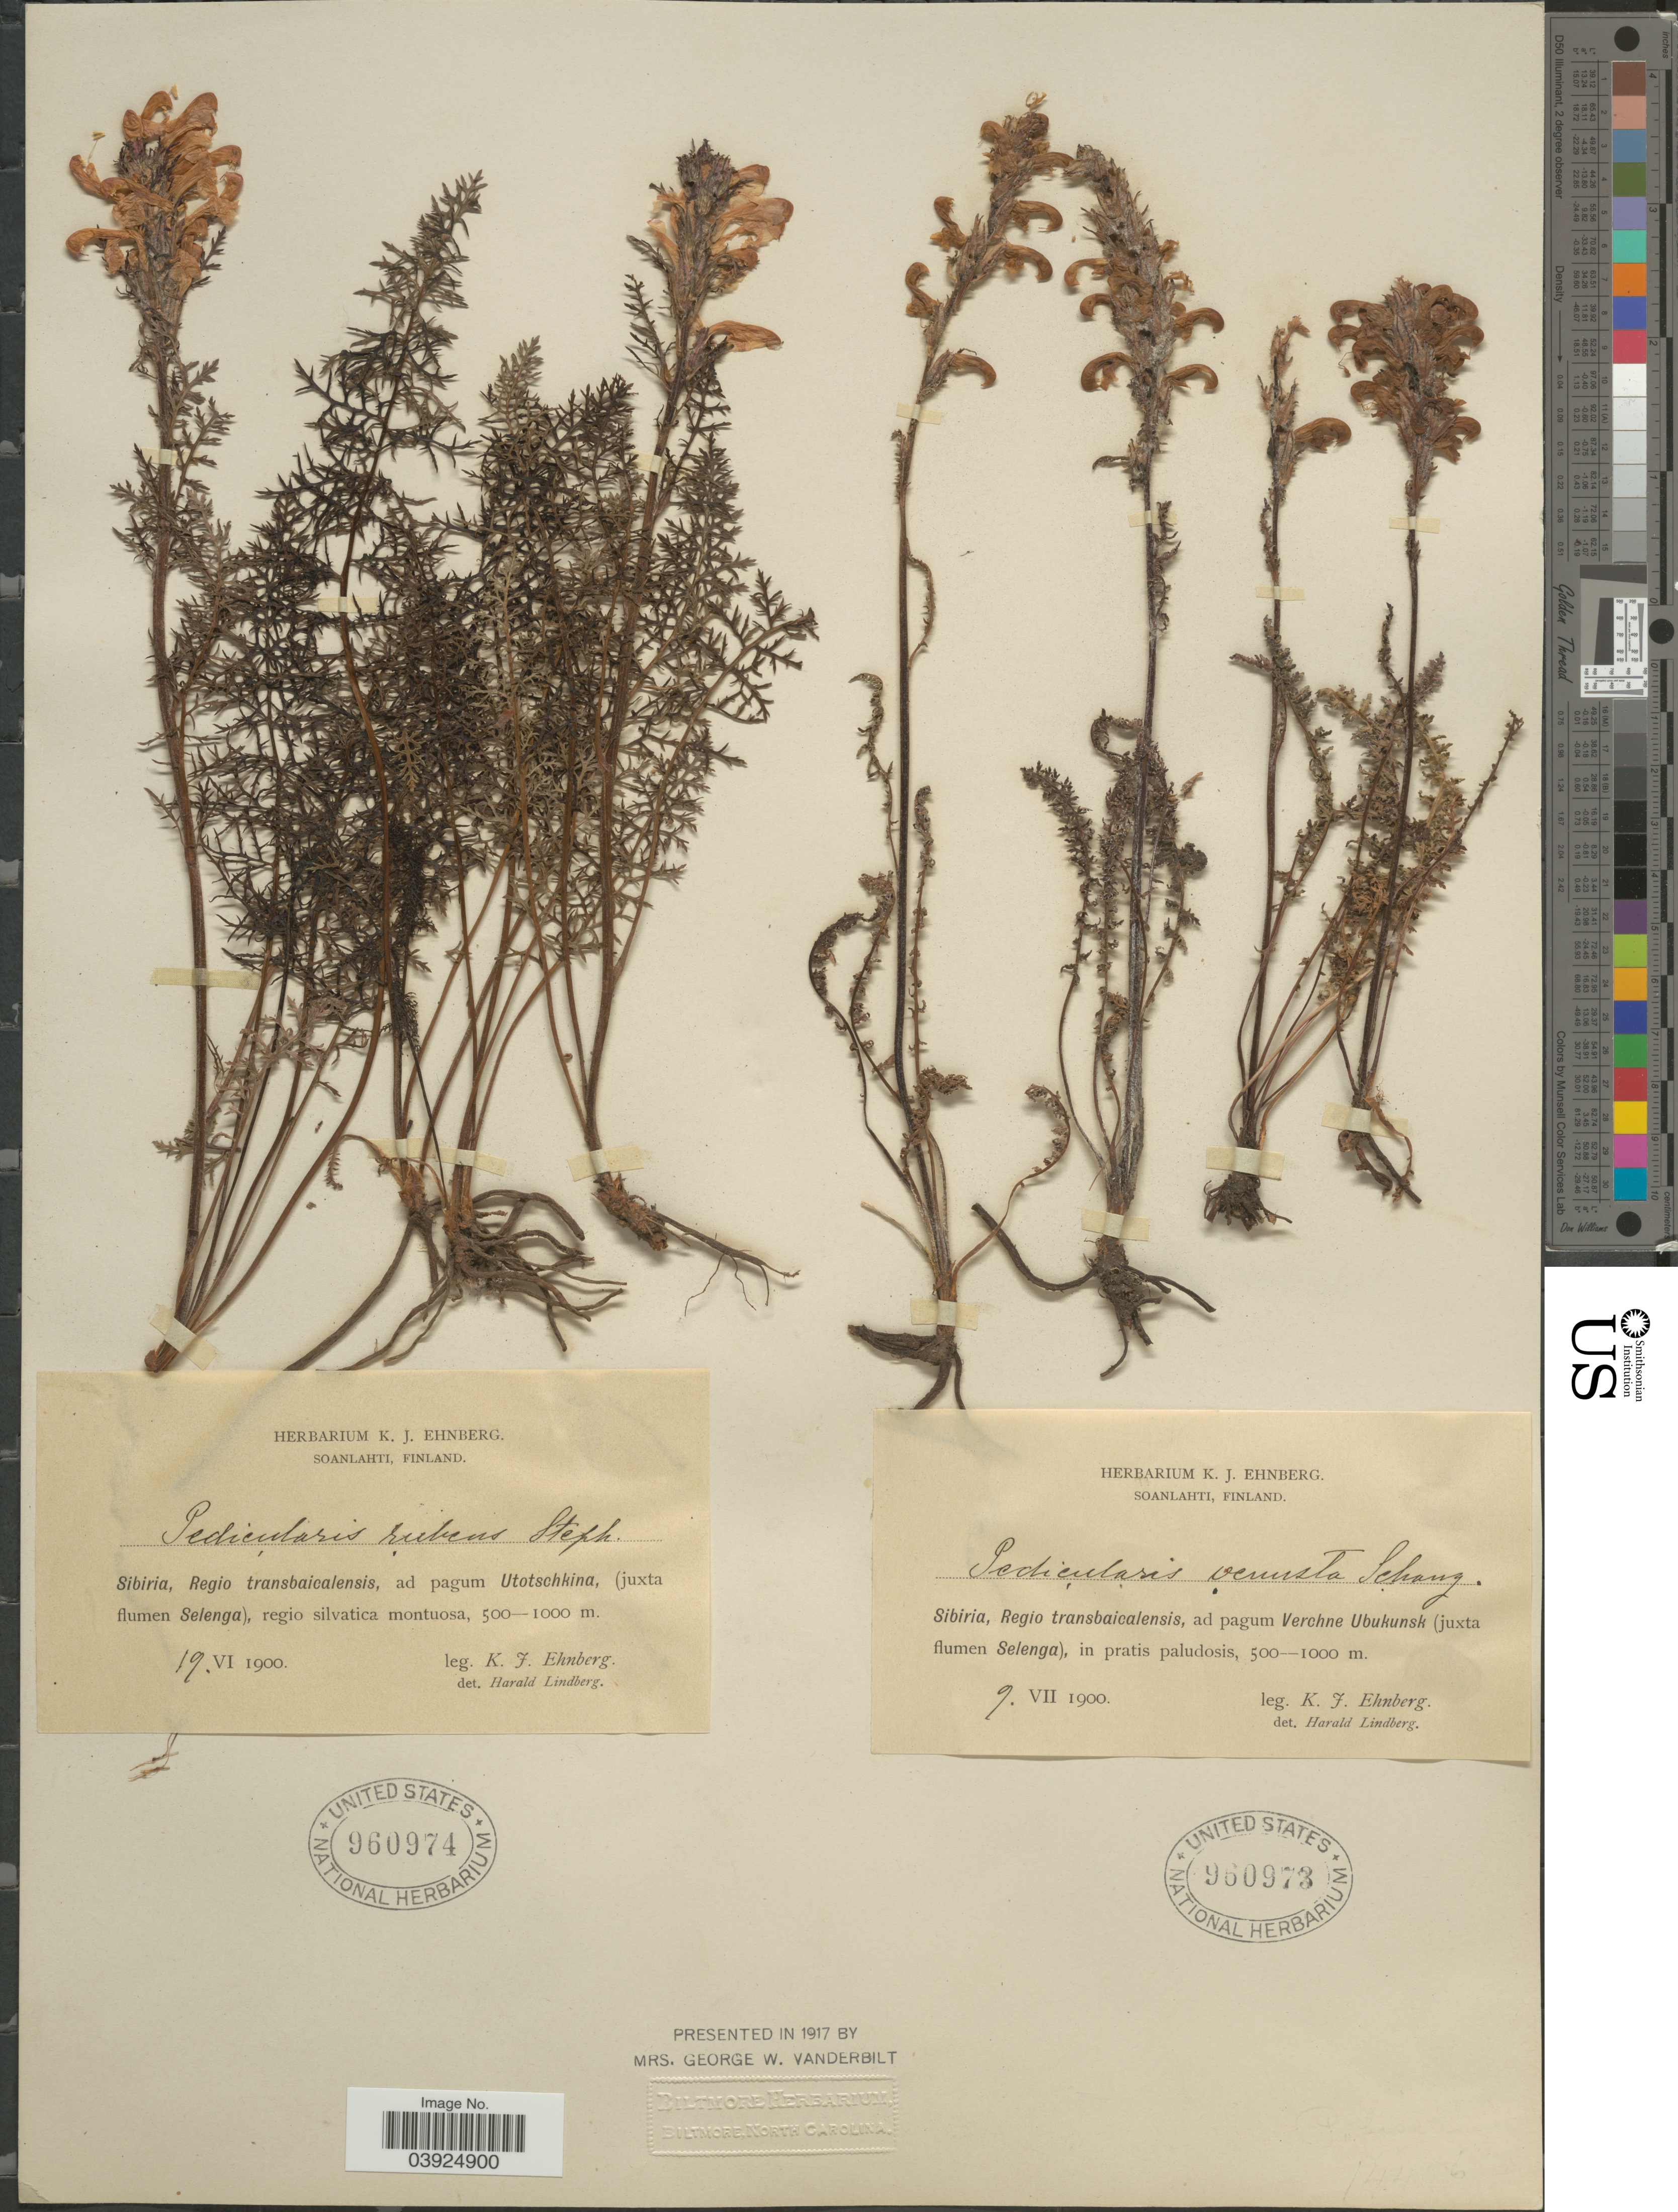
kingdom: Plantae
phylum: Tracheophyta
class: Magnoliopsida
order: Lamiales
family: Orobanchaceae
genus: Pedicularis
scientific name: Pedicularis rubens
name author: Steph.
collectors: K. Ehnberg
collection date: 1900-06-19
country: Mongolia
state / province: Selenge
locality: Sibiria, Regio transbaicalensis, ad pagum Utotschkina, (juxta flumen Selenga), regio silvatica montuosa.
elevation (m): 500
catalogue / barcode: US 960974